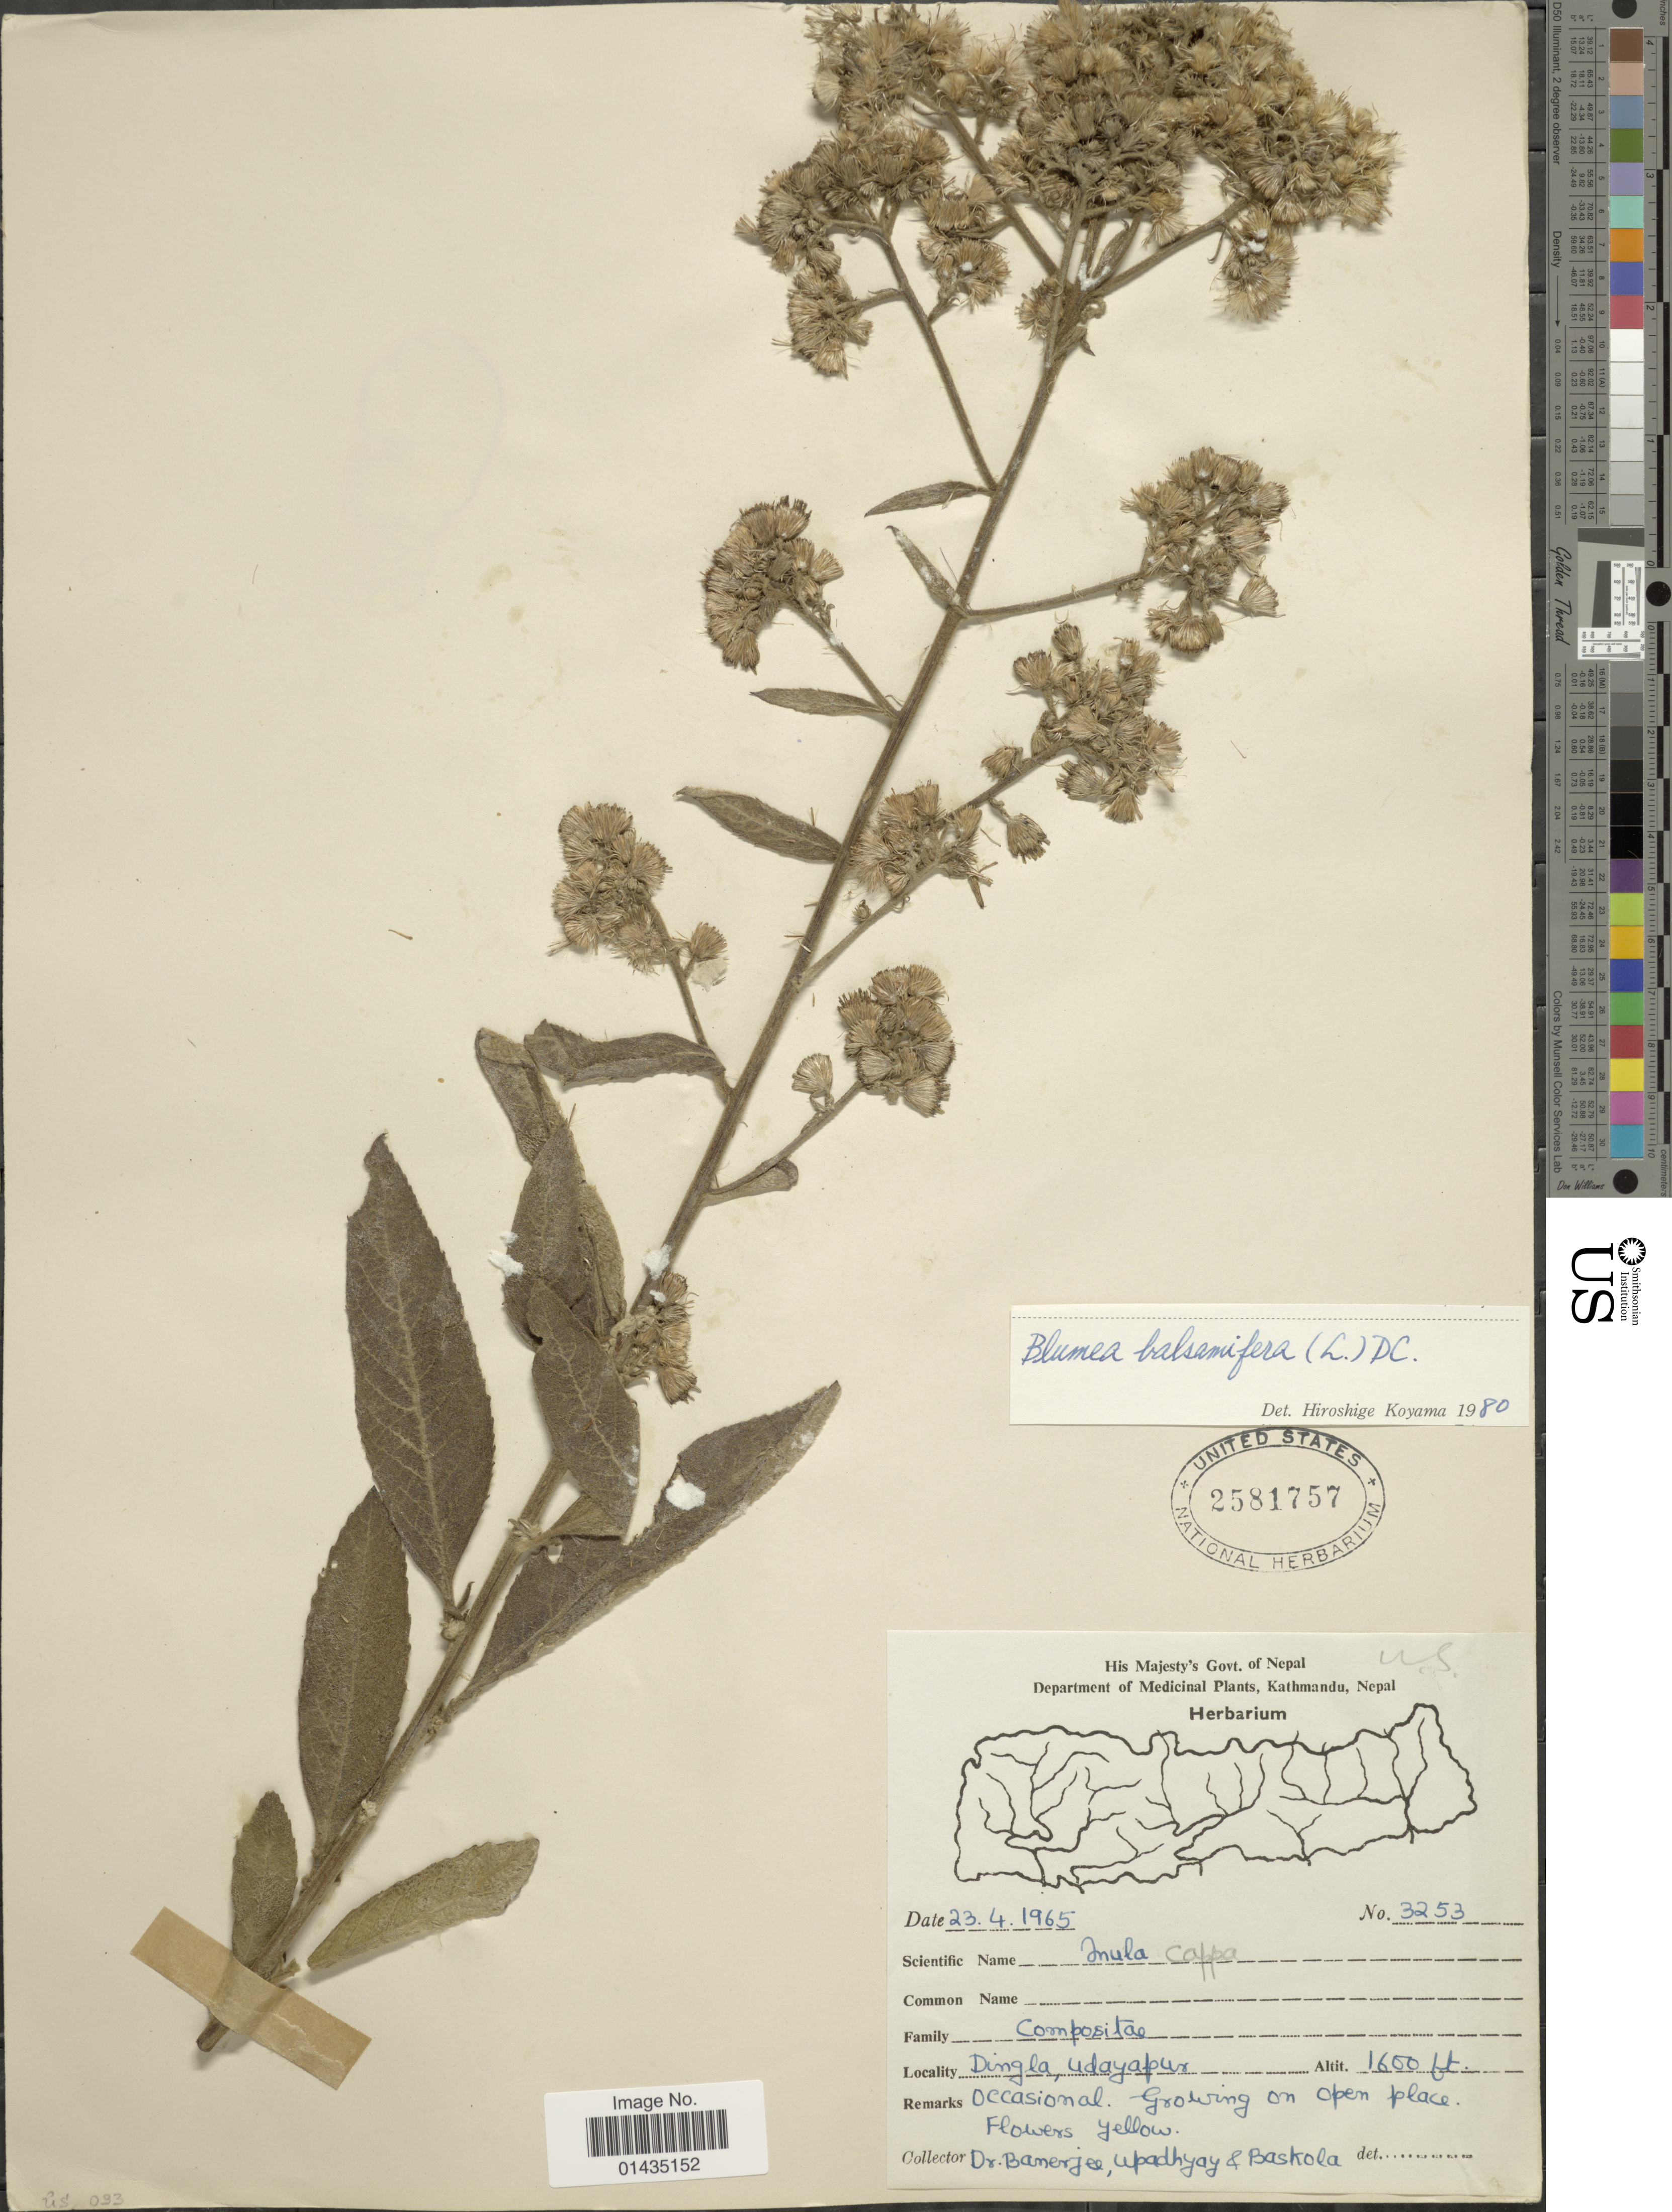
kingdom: Plantae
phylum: Tracheophyta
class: Magnoliopsida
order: Asterales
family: Asteraceae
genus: Blumea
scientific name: Blumea balsamifera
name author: (L.) DC.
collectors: -. Banerjee, Upadhyay, -- & Baskola, --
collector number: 3253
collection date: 1965-04-23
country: Nepal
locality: Dingla, Udayapur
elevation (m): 488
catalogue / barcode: US 2581757